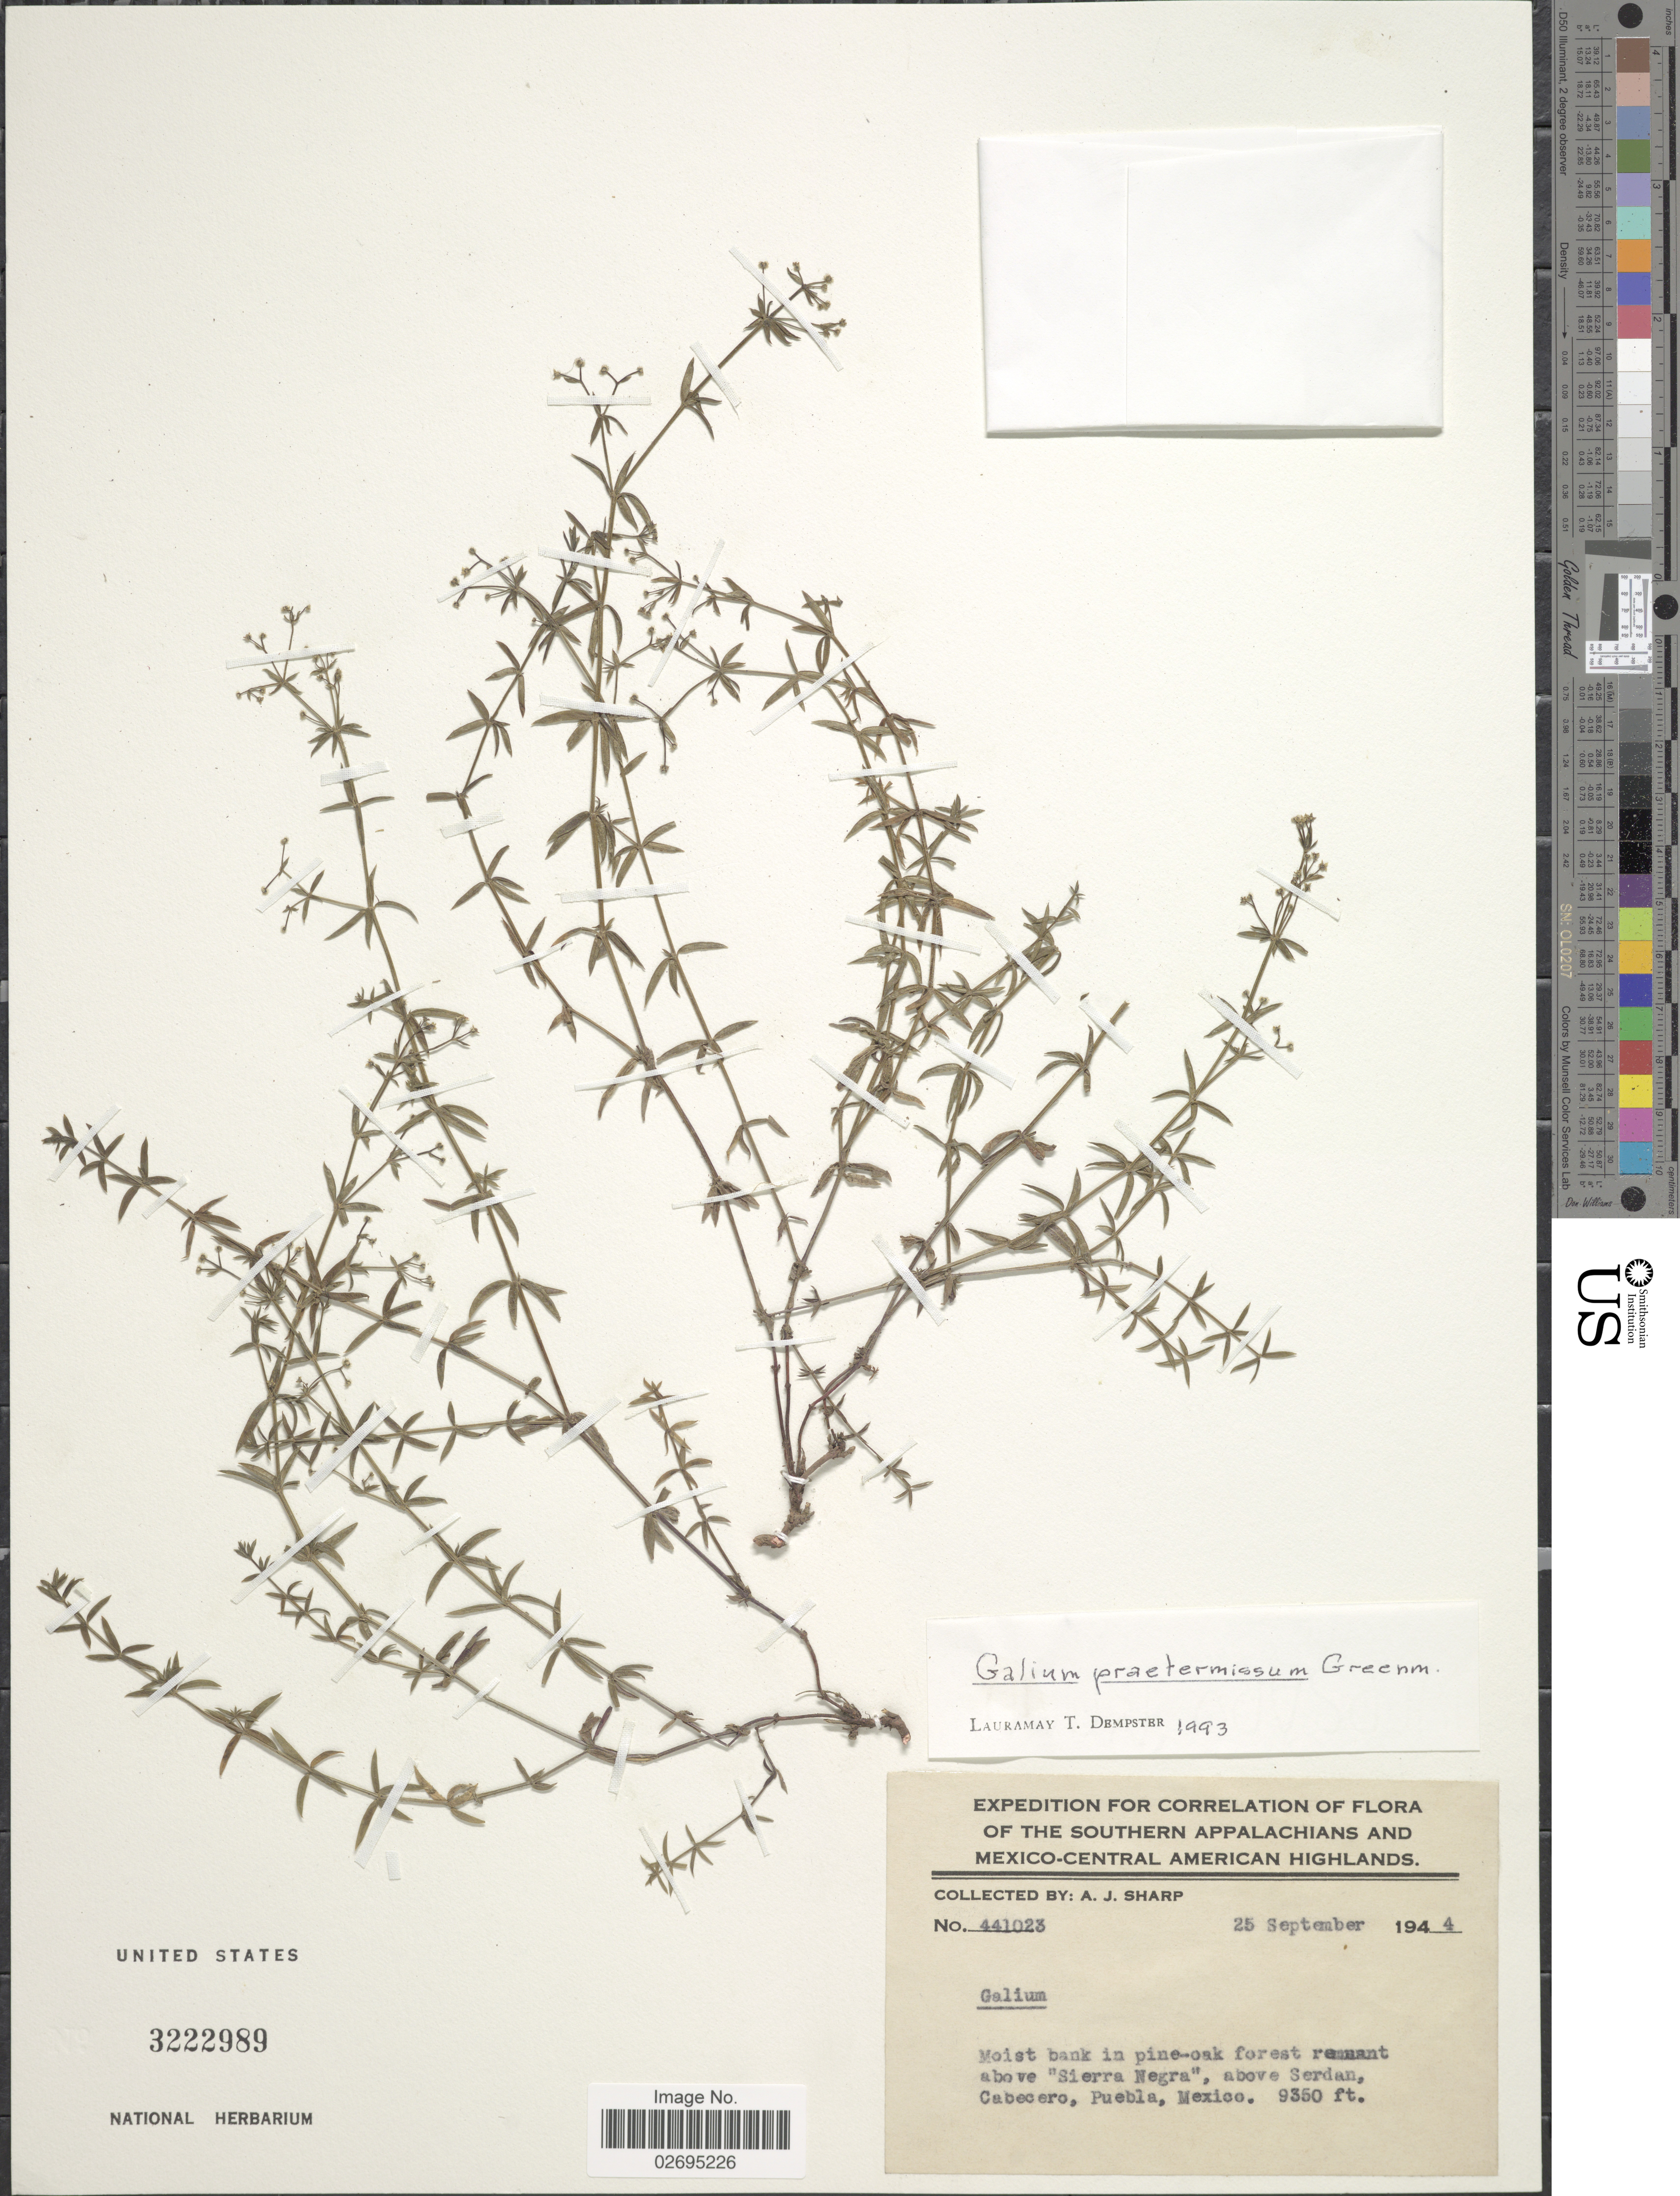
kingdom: Plantae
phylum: Tracheophyta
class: Magnoliopsida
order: Gentianales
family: Rubiaceae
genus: Galium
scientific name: Galium praetermissum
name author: Greenm.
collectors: A. J. Sharp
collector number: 441023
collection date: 1944-09-25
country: Mexico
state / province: Puebla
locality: Southern Appalachian and Mexico-Central American Highlands. Above "Sierra Negra", above Serdan, Cabecero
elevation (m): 2850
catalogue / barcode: US 3222989